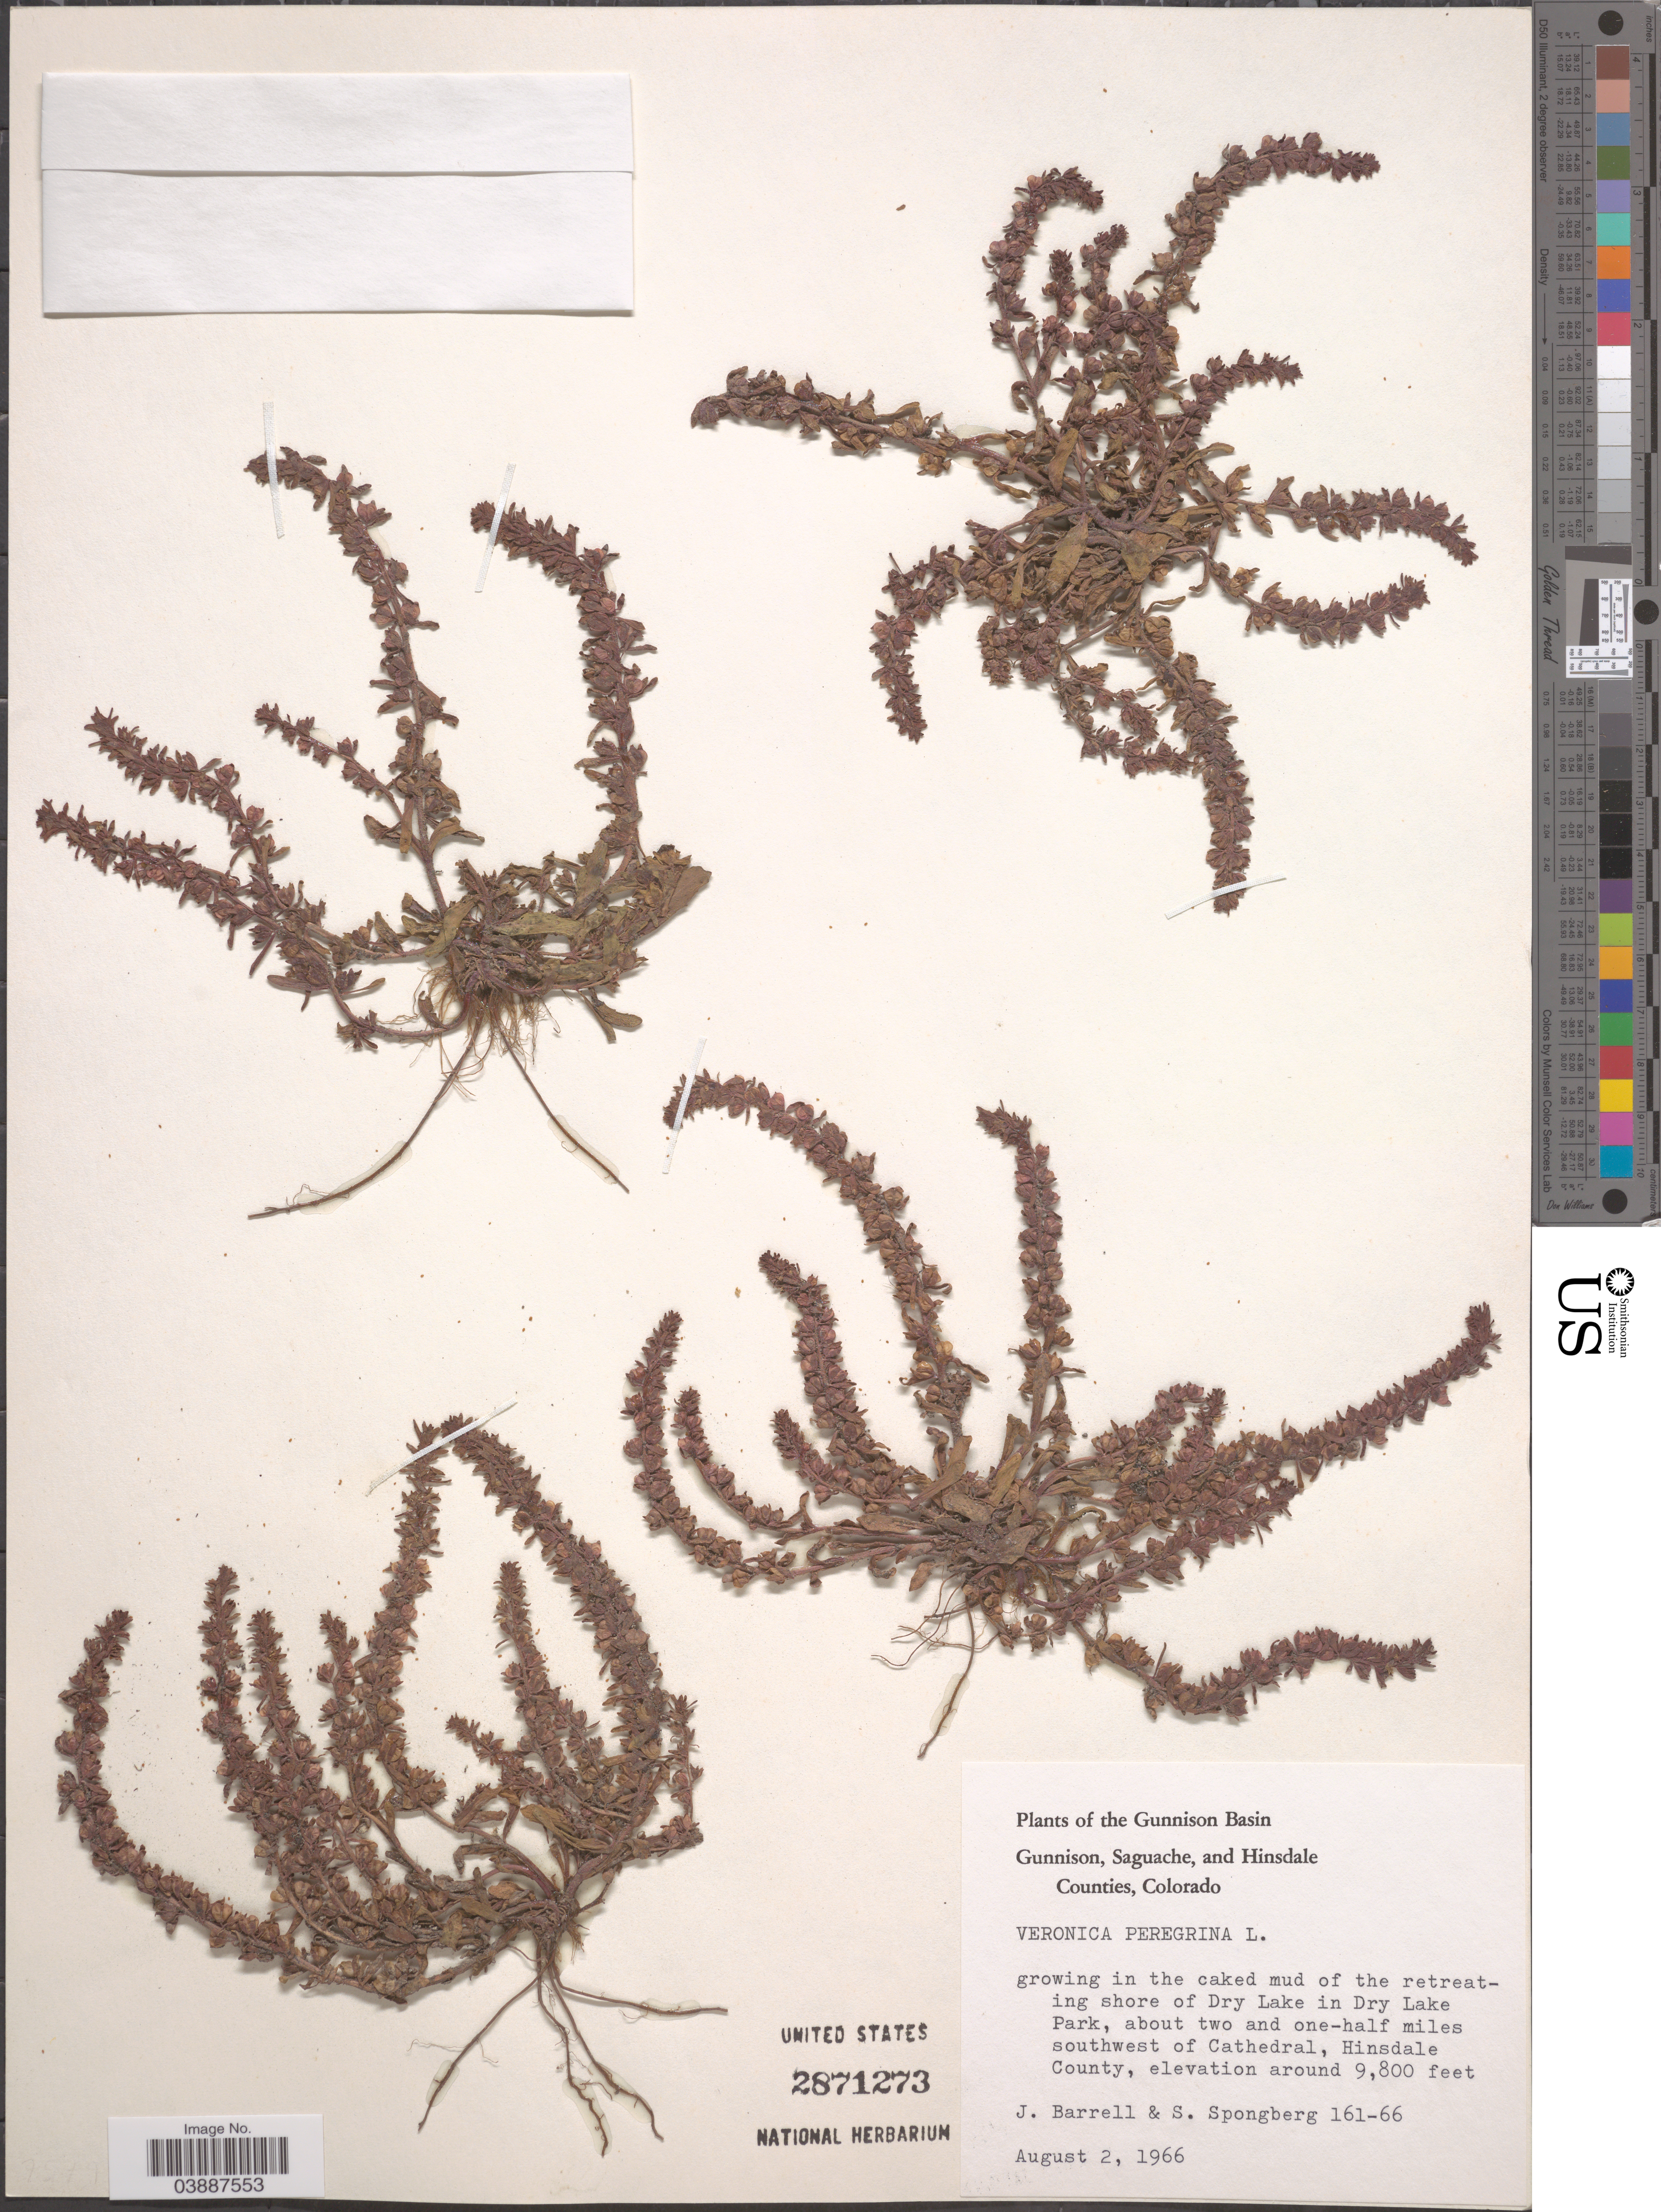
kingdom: Plantae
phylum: Tracheophyta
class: Magnoliopsida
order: Lamiales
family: Plantaginaceae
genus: Veronica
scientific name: Veronica peregrina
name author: L.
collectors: J. Barrell & S. A.Spongberg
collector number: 161-66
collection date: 1966-08-02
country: United States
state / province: Colorado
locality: The Gunnison Basin. Growing in the caked mud of the retreating shore of Dry Lake in Dry Lake Park, about two and one-half miles southwest of Cathedral, Hinsdale County.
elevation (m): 2987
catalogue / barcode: US 2871273